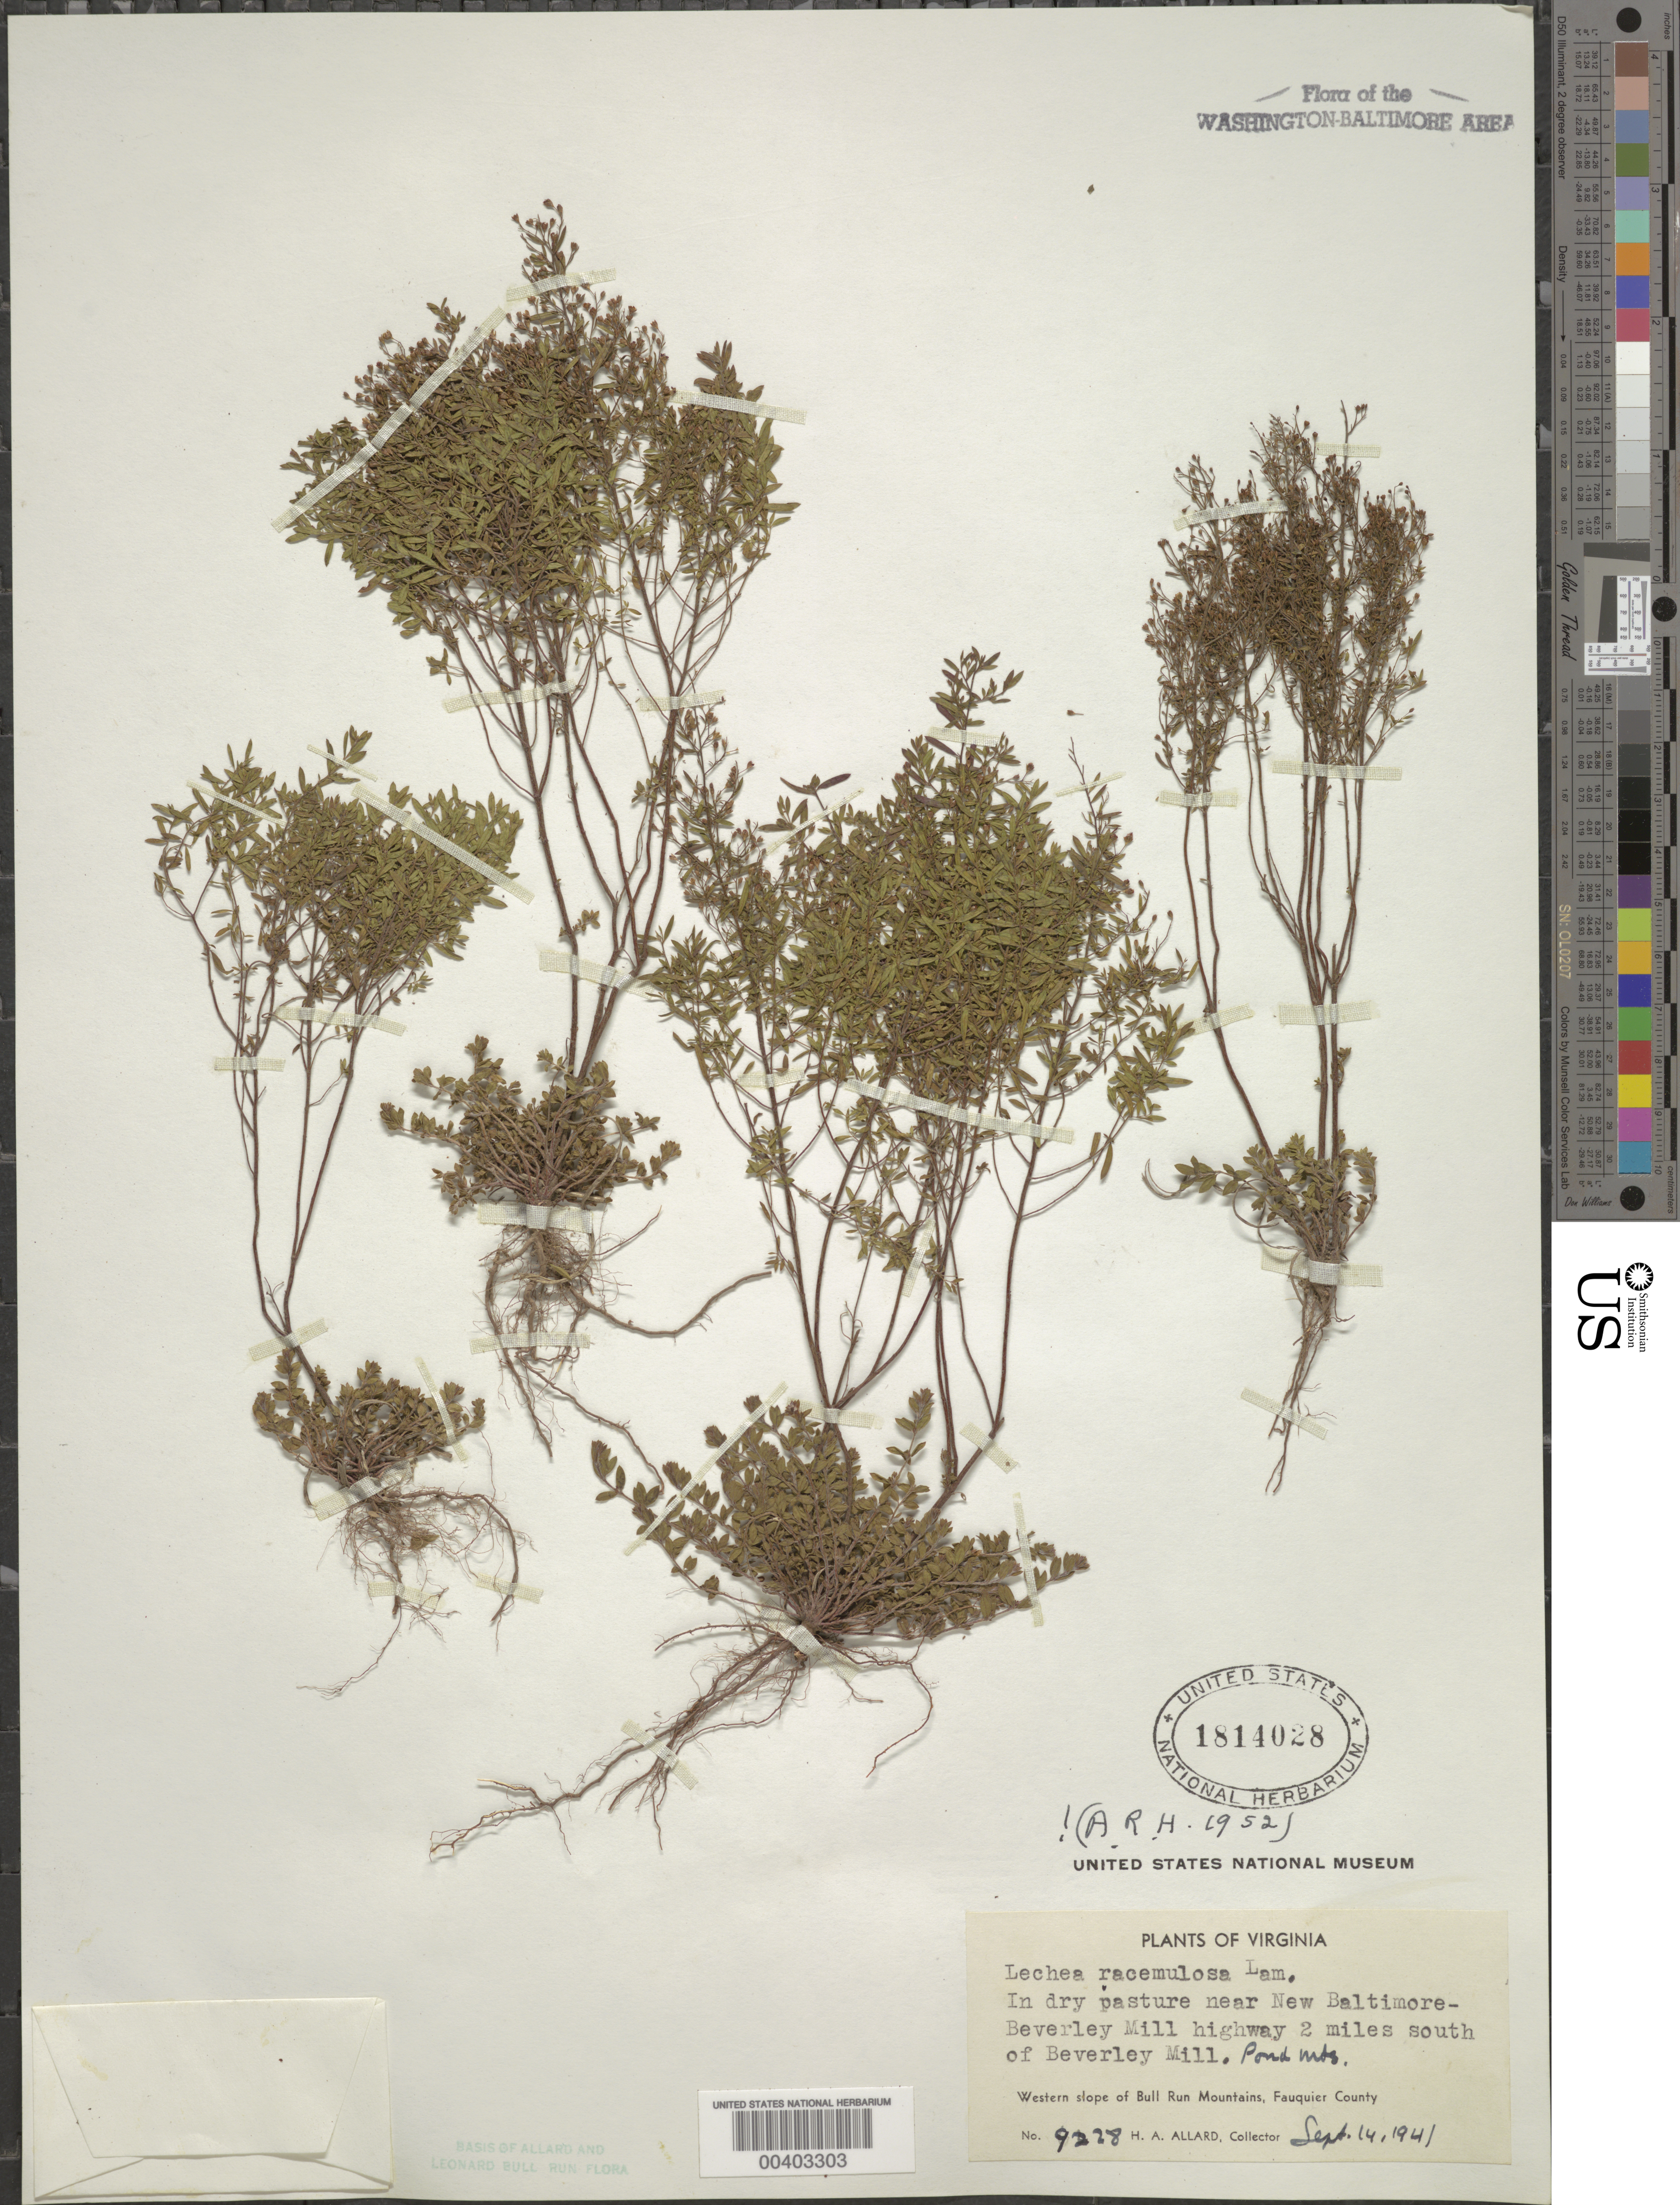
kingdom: Plantae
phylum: Tracheophyta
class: Magnoliopsida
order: Malvales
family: Cistaceae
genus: Lechea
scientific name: Lechea racemulosa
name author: Michx.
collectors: H. A. Allard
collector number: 9228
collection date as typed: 14 Sep 1941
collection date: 1941-09-14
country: United States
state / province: Virginia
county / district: Fauquier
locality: New Baltimore-Beverley Mill Highway, south of Beverley Mill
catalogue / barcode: US 1814028